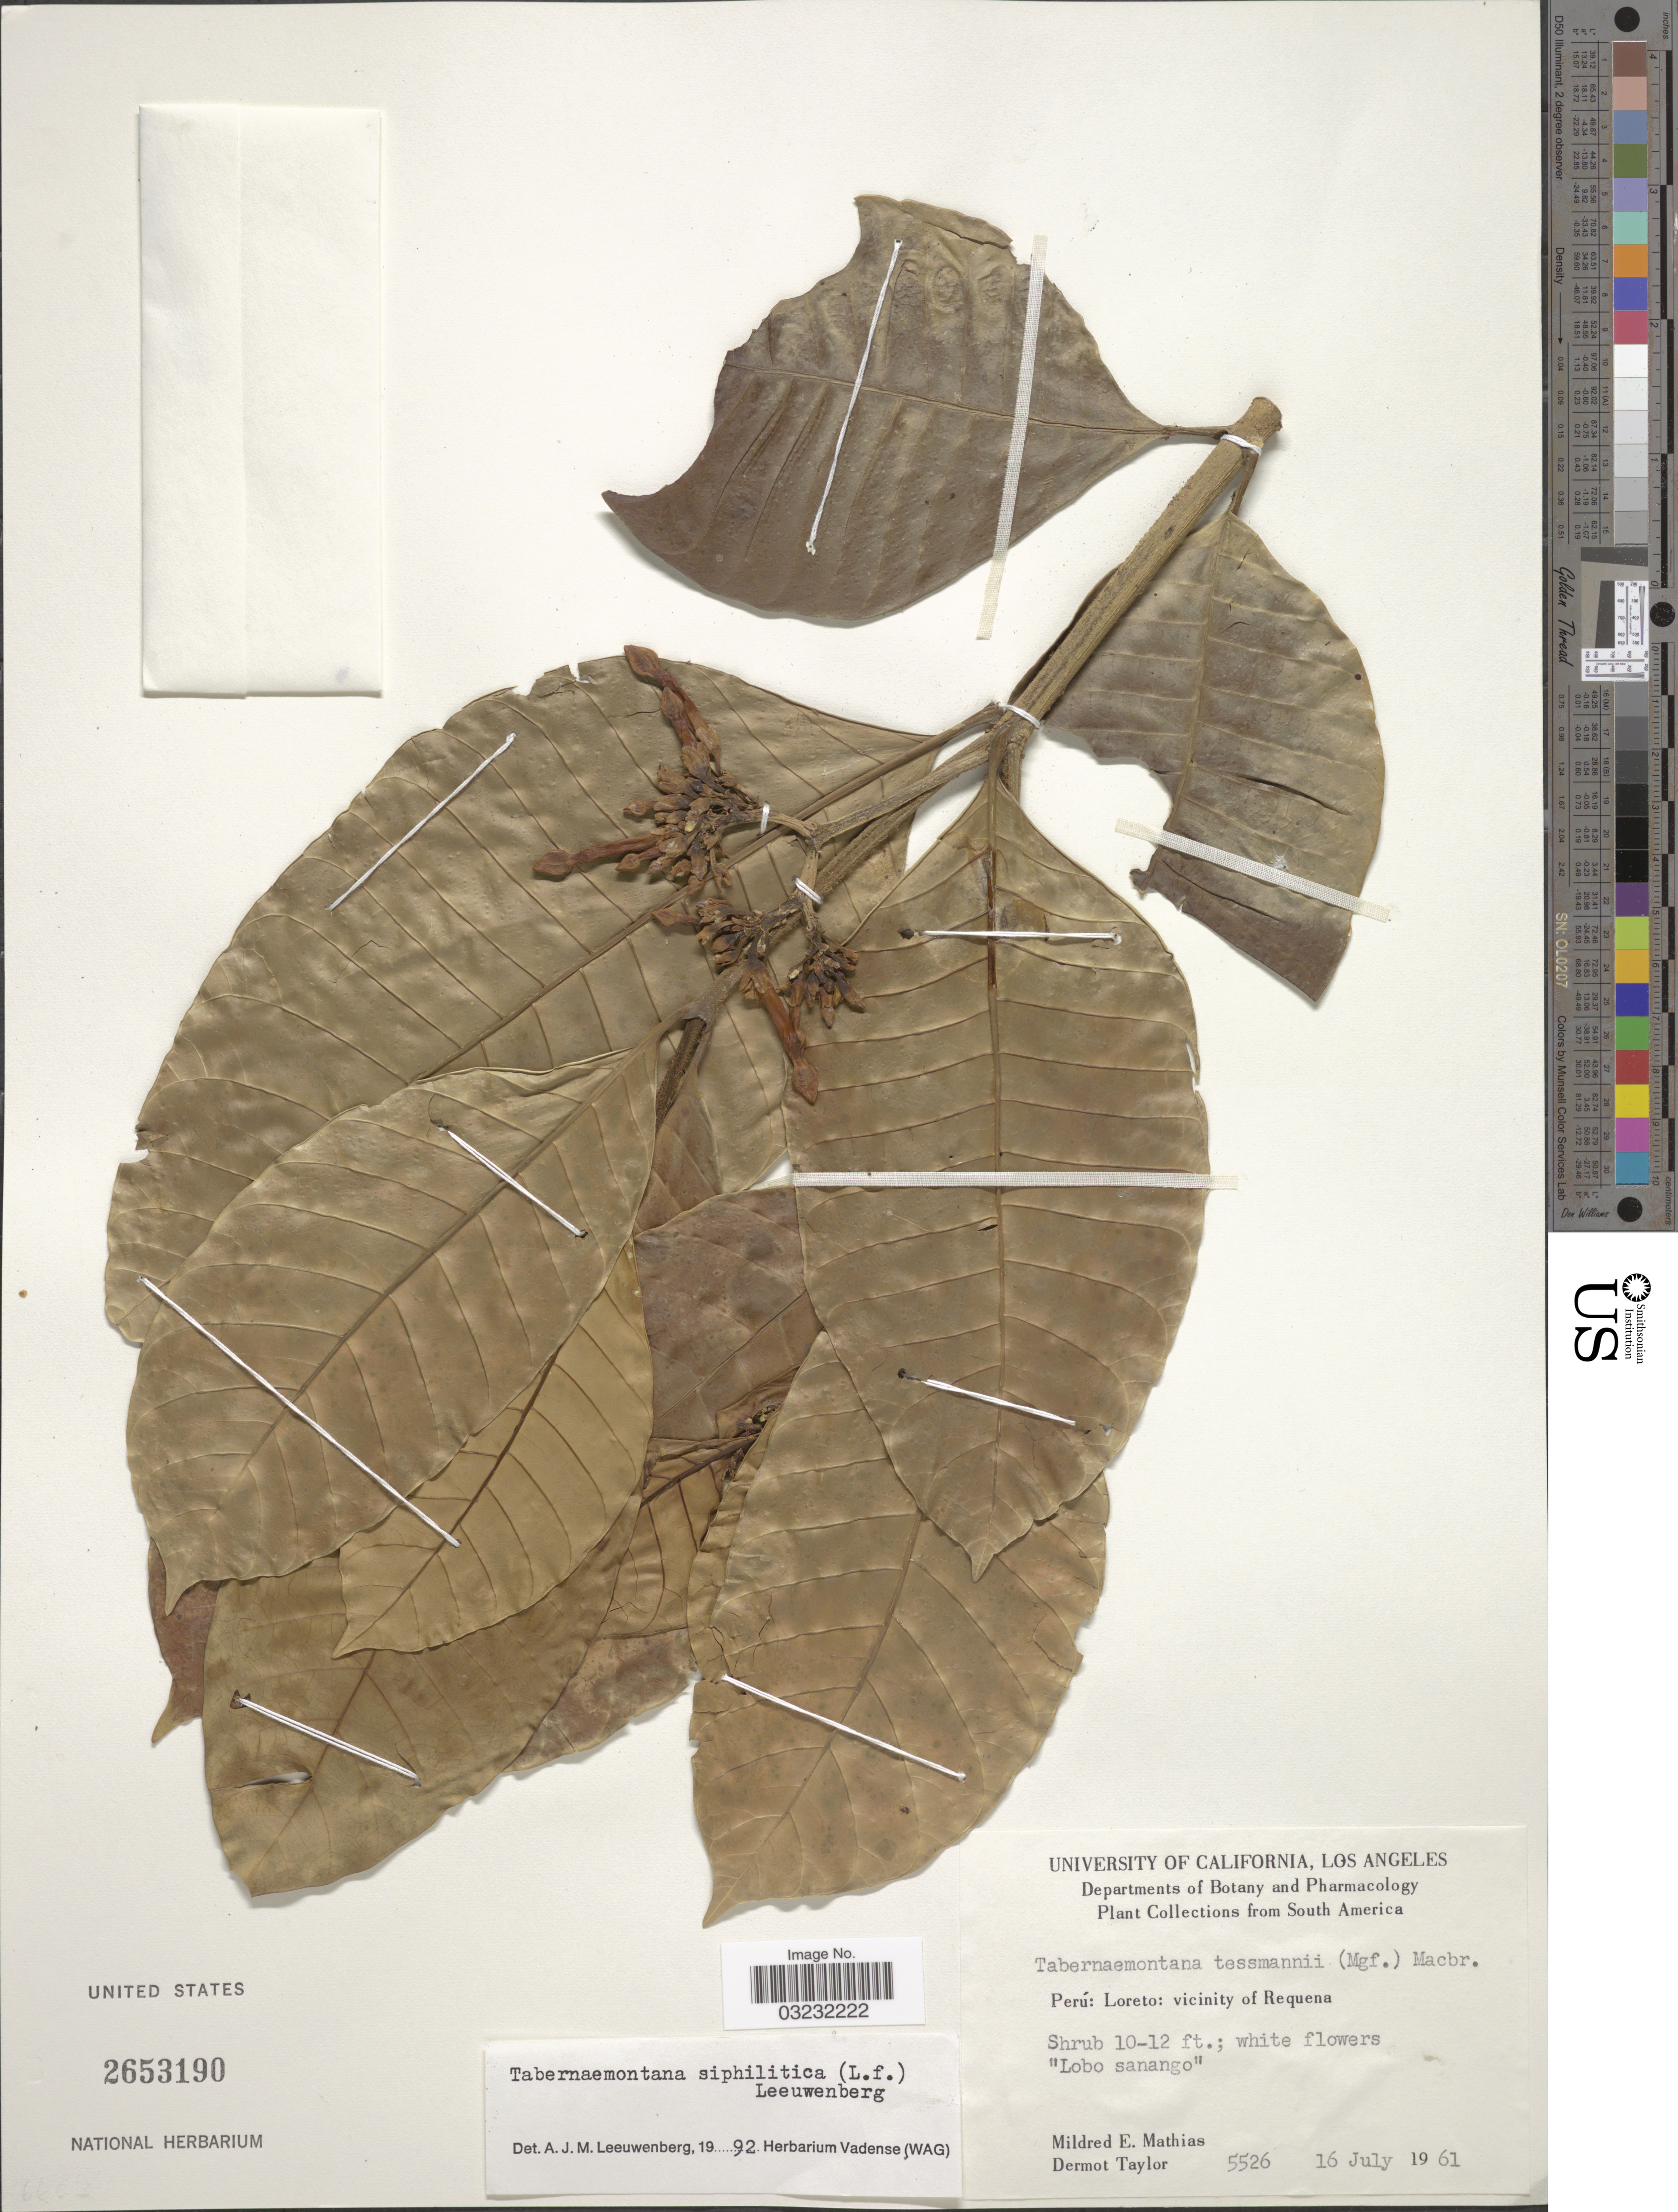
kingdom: Plantae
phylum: Tracheophyta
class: Magnoliopsida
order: Gentianales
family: Apocynaceae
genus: Tabernaemontana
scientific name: Tabernaemontana siphilitica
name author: (L. f.) Leeuwenb.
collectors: M. E. Mathias & D. Taylor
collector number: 5526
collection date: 1961-07-16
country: Peru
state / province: Loreto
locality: Vicinity of Requena.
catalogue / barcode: US 2653190